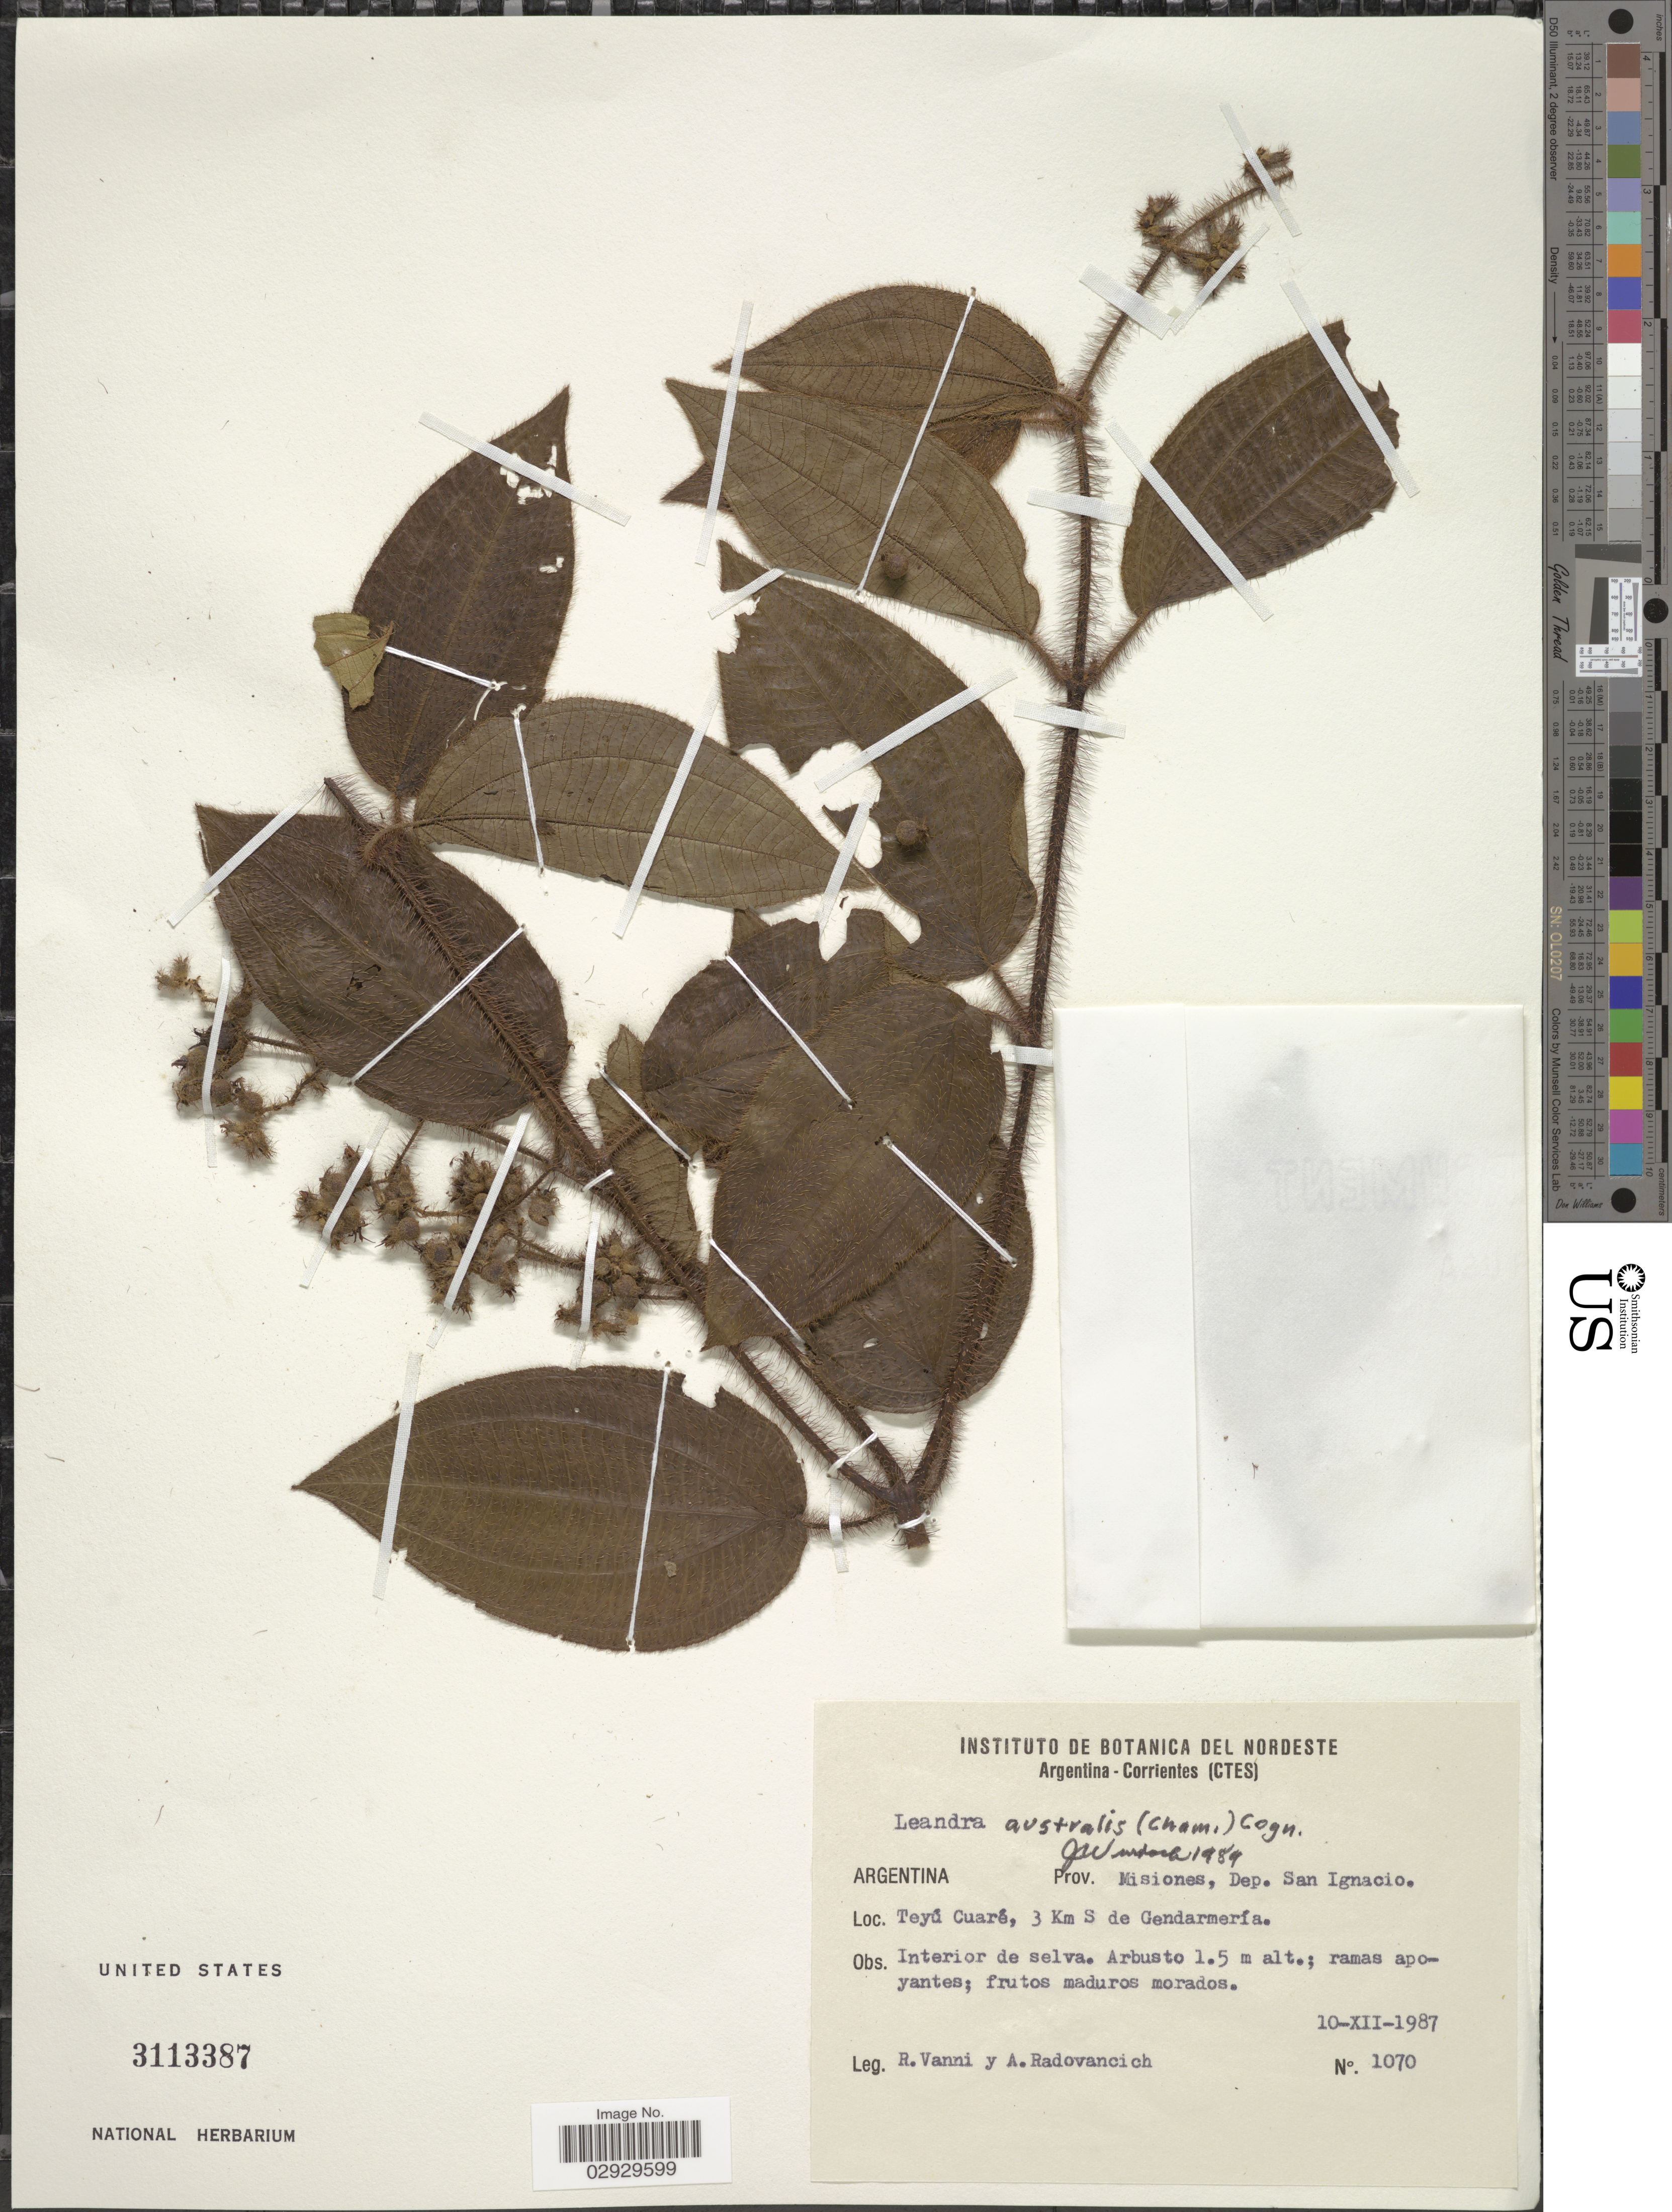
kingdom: Plantae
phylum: Tracheophyta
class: Magnoliopsida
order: Myrtales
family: Melastomataceae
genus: Leandra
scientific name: Leandra australis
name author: (Cham.) Cogn.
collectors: R. Vanni & A. Radovancich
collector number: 1070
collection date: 1987-12-10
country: Argentina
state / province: Misiones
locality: Dep. San Ignacio. Teyú Cuaré, 3 Km S de Gendarmería.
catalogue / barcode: US 3113387